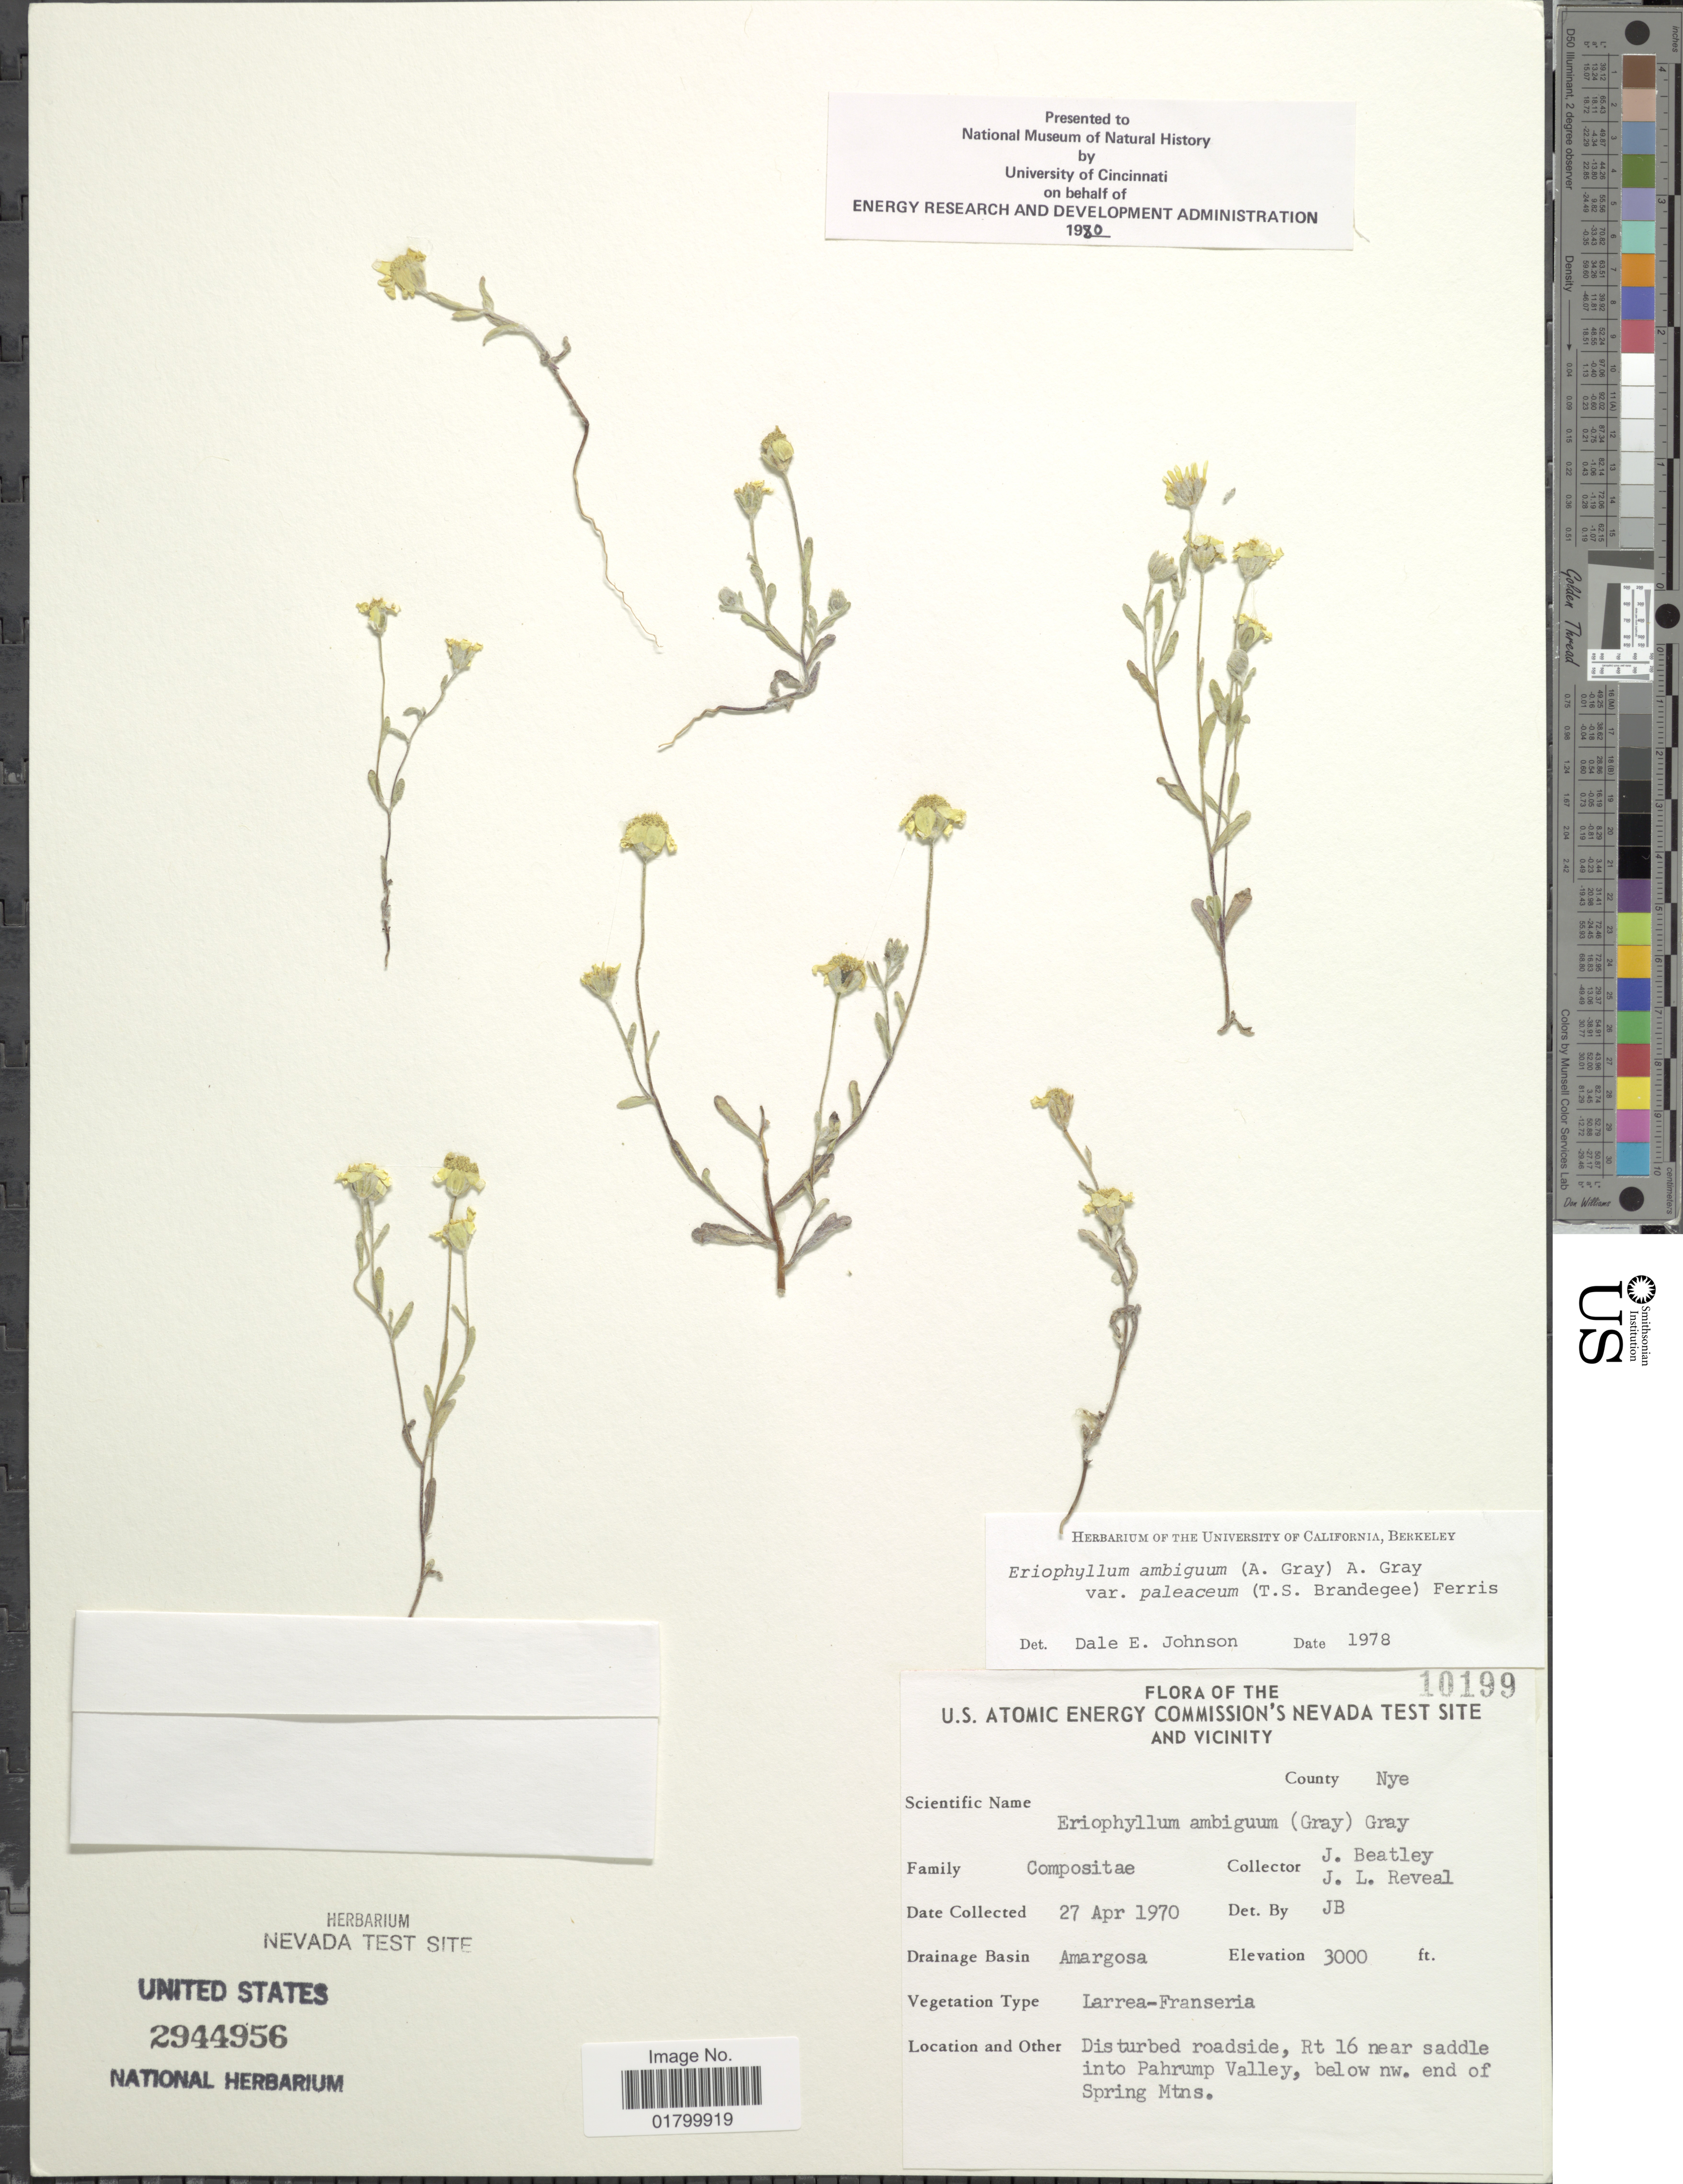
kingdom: Plantae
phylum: Tracheophyta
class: Magnoliopsida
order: Asterales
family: Asteraceae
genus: Eriophyllum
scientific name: Eriophyllum ambiguum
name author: (A. Gray) A. Gray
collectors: J. C. Beatley & J. L. Reveal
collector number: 10199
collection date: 1970-04-27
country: United States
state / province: Nevada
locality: U.S. Atomic Energy Commission's Nevada Test Site And Vicinity, County Nye, Drainage Basin Amargosa, Disturbed roadside, Rt 16 near saddle into Pahrump Valley, below nw. end of Spring Mtns.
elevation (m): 914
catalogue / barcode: US 2944956